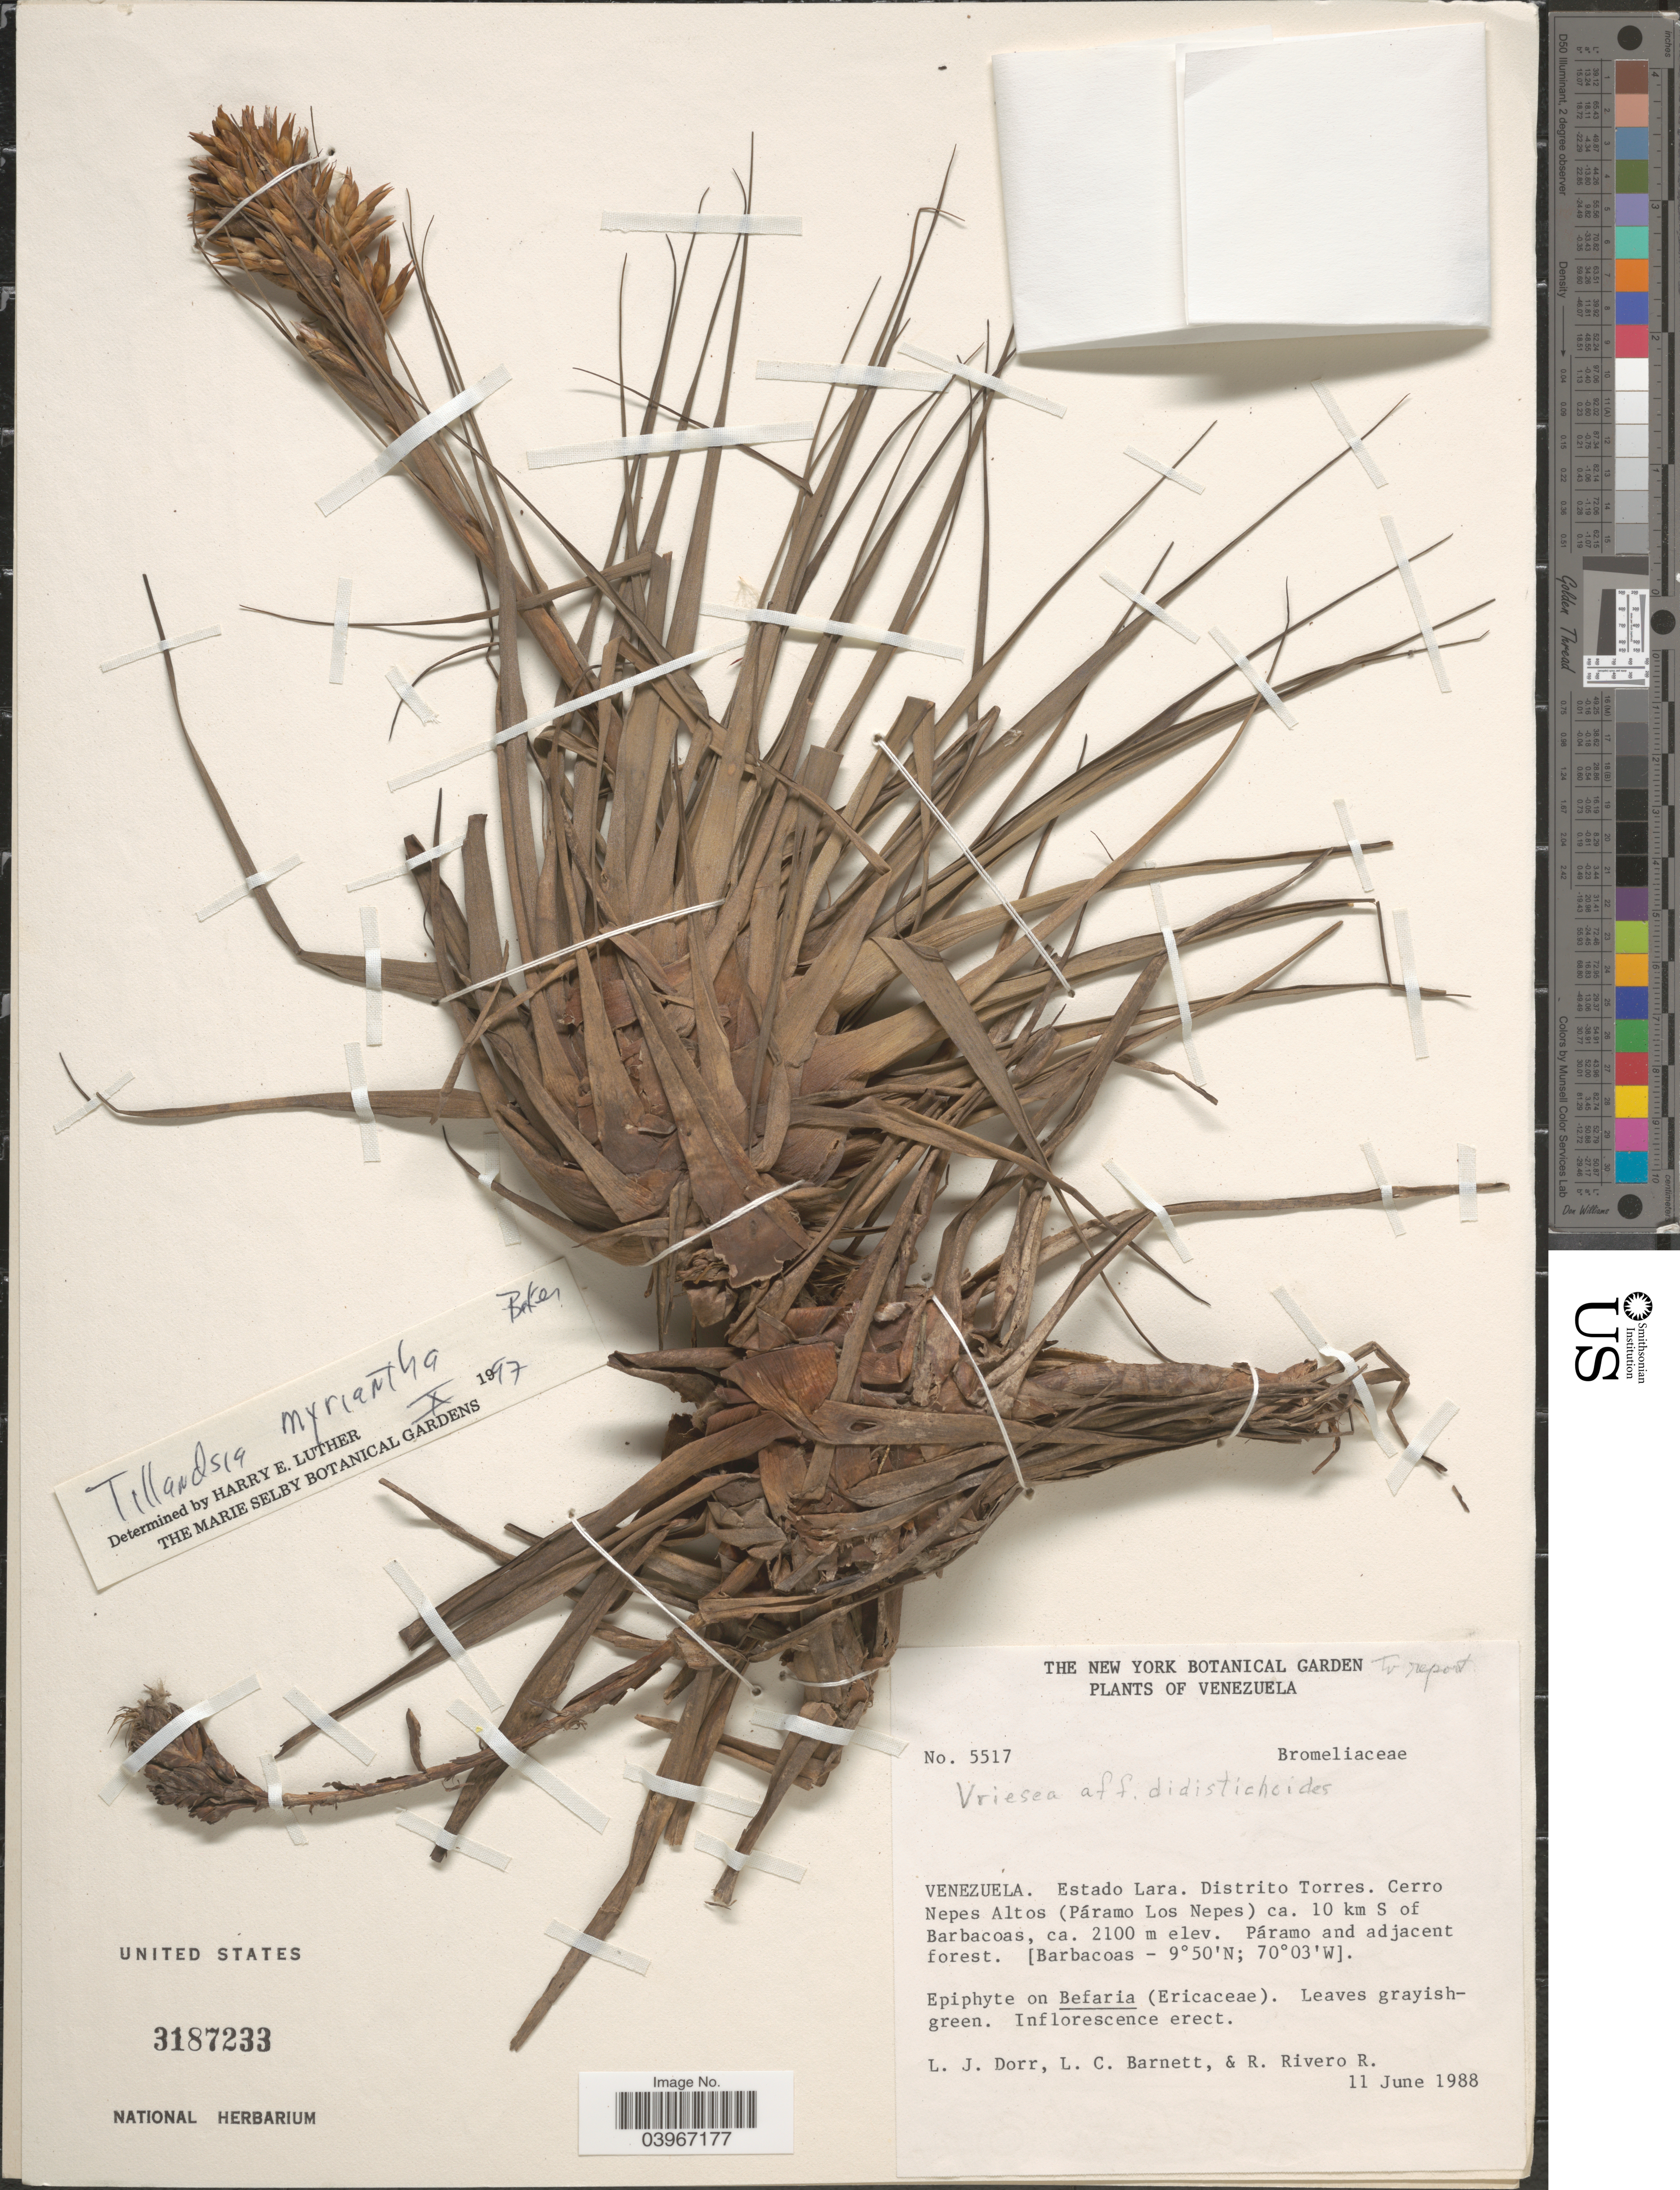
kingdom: Plantae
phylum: Tracheophyta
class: Liliopsida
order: Poales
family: Bromeliaceae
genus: Vriesea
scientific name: Vriesea sp.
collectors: L. J. Dorr, L. C. Barnett & R. Rivero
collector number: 5517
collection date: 1988-06-11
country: Venezuela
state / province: Lara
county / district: Torres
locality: Cerro Nepes Altos (Páramo Los Nepes) ca. 10 km S of Barbacoas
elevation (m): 2100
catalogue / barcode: US 3187233